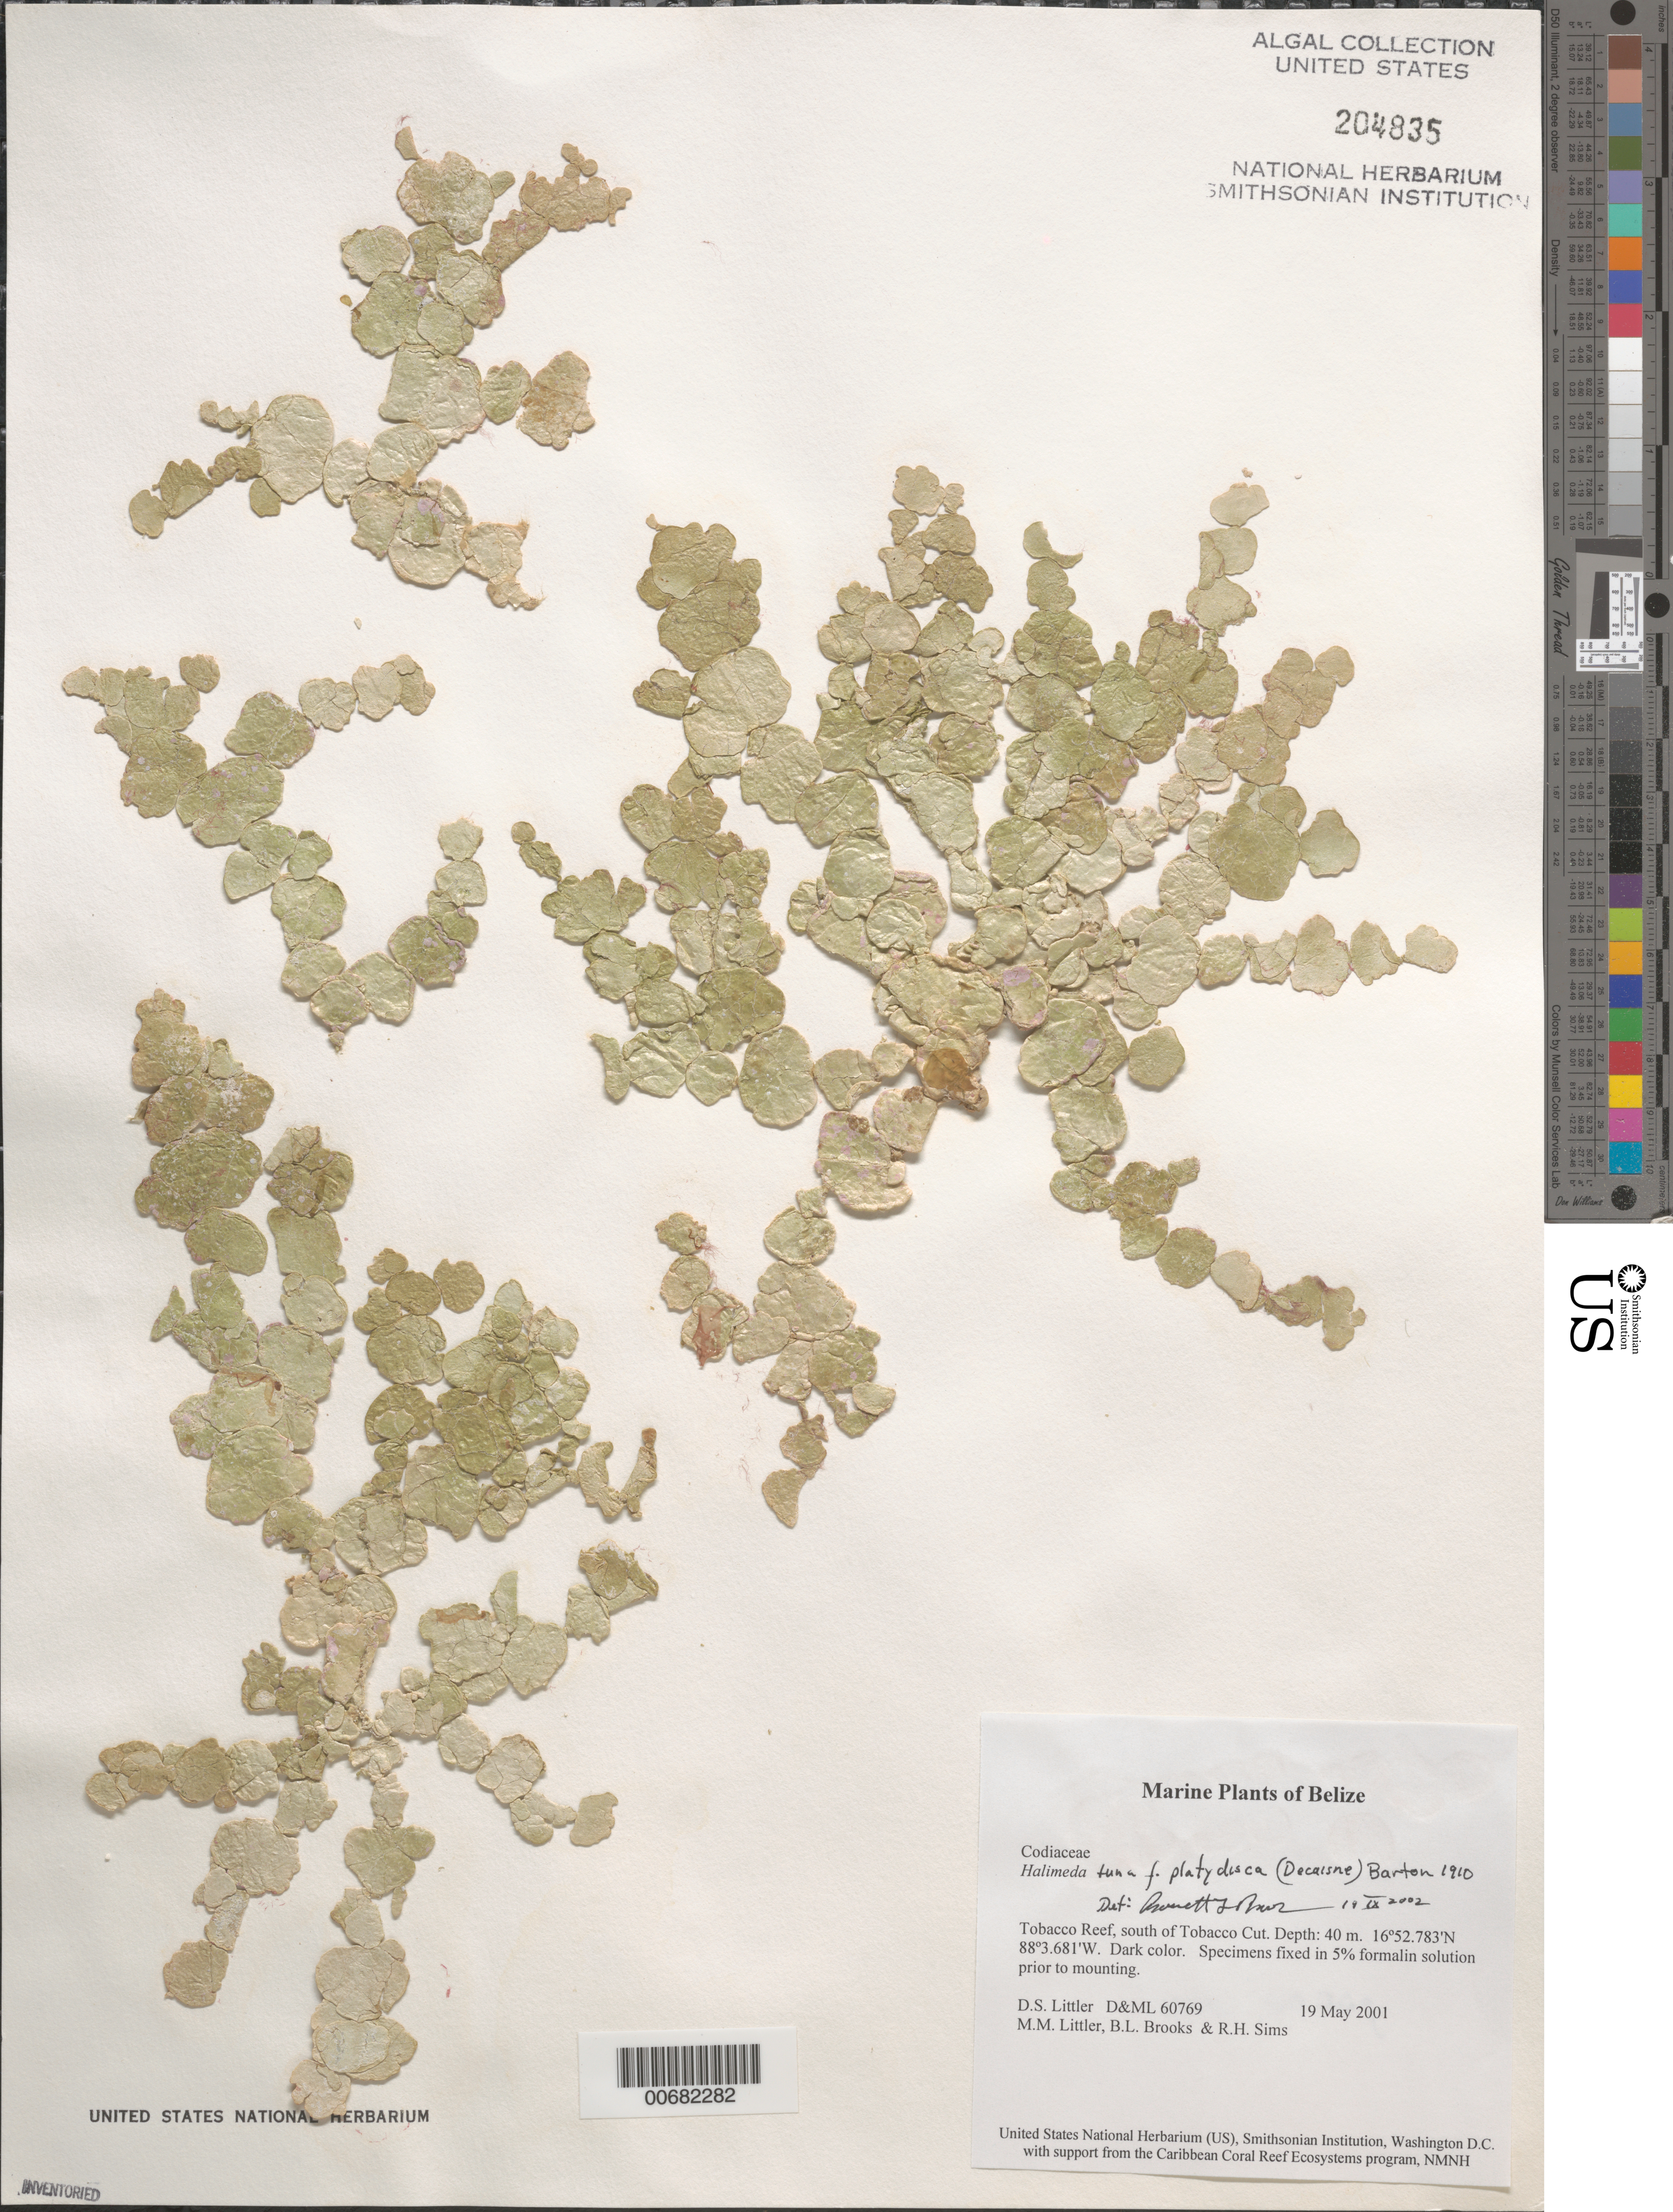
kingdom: Plantae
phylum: Chlorophyta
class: Ulvophyceae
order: Bryopsidales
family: Halimedaceae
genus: Halimeda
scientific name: Halimeda tuna f. platydisca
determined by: Brooks, B. L., (BOT), Smithsonian Institution - National Museum of Natural History (UNITED STATES)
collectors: D. S. Littler, M. M. Littler, B. Brooks & R. H. Sims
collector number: D&ML 60769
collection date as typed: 19 May 2001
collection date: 2001-05-19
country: Belize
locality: Tobacco Reef, south of Tobacco Cut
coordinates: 16 52.783' N, 88 3.681' W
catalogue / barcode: US 204835